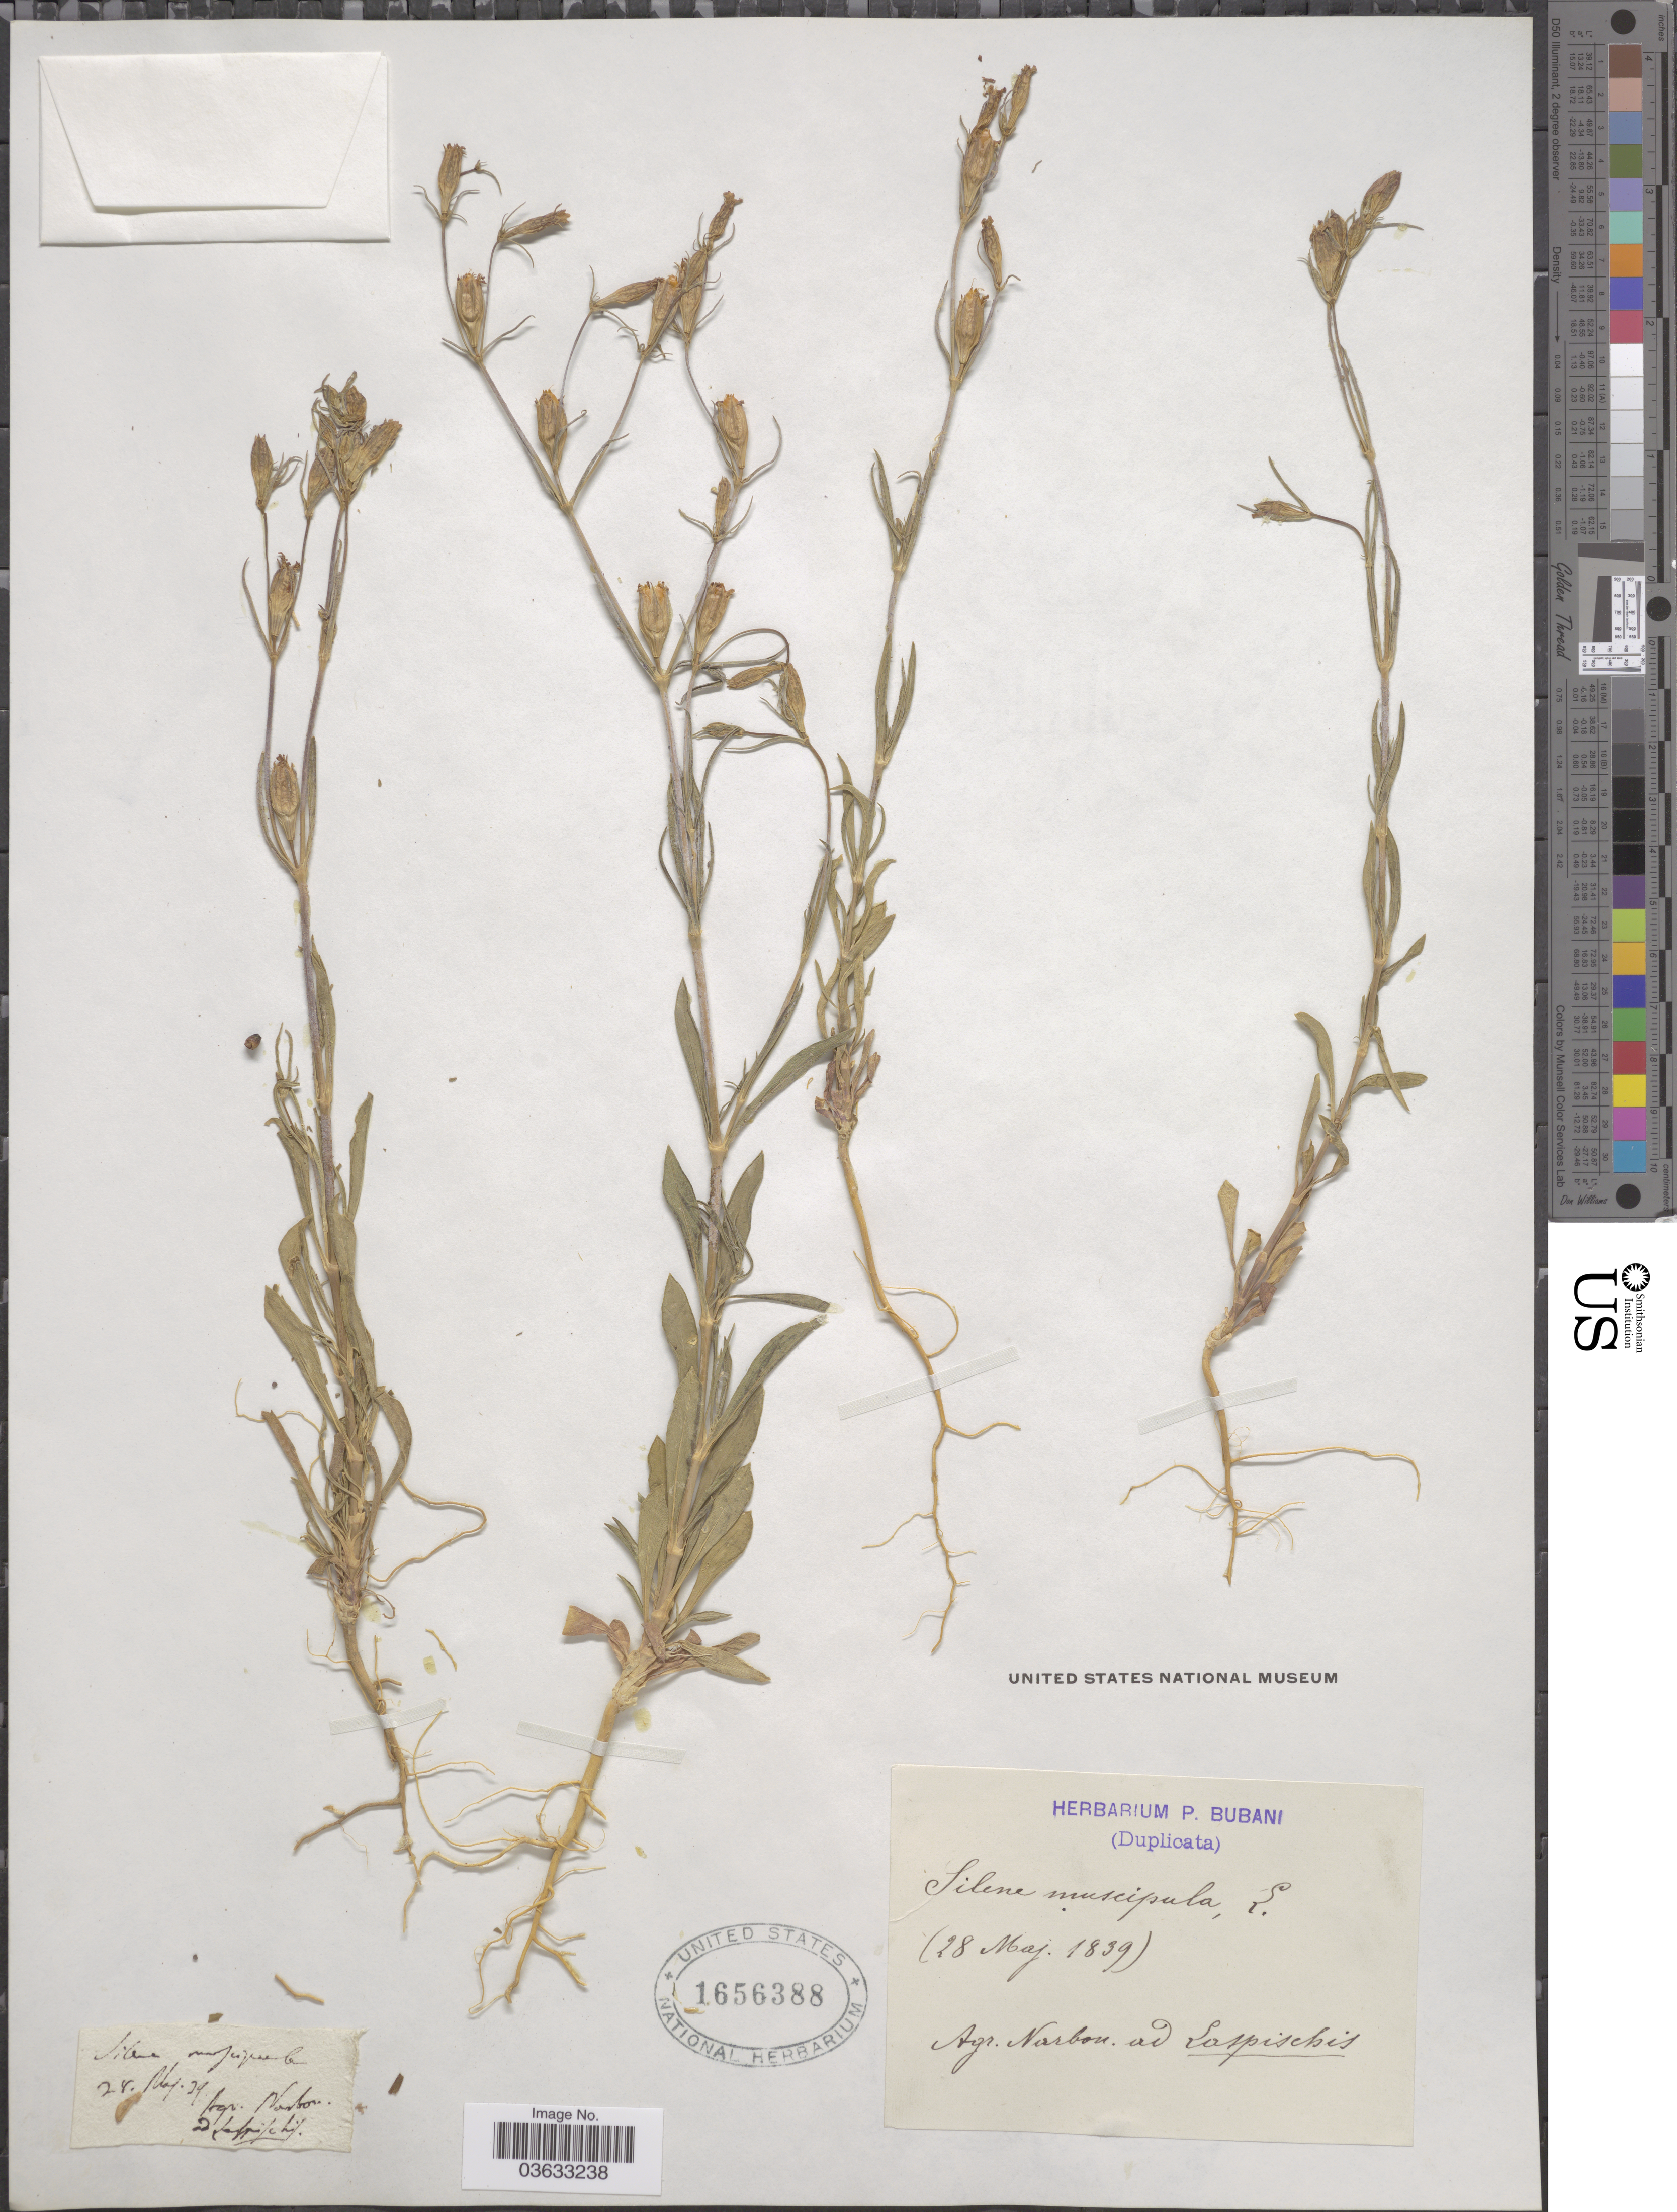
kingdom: Plantae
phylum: Tracheophyta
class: Magnoliopsida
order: Caryophyllales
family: Caryophyllaceae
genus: Silene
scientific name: Silene muscipula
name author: L.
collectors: ex herb. P. Bubani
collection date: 1839-05-28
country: France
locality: Agr. Narbon. ad Laspischis [interpreted].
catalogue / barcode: US 1656388